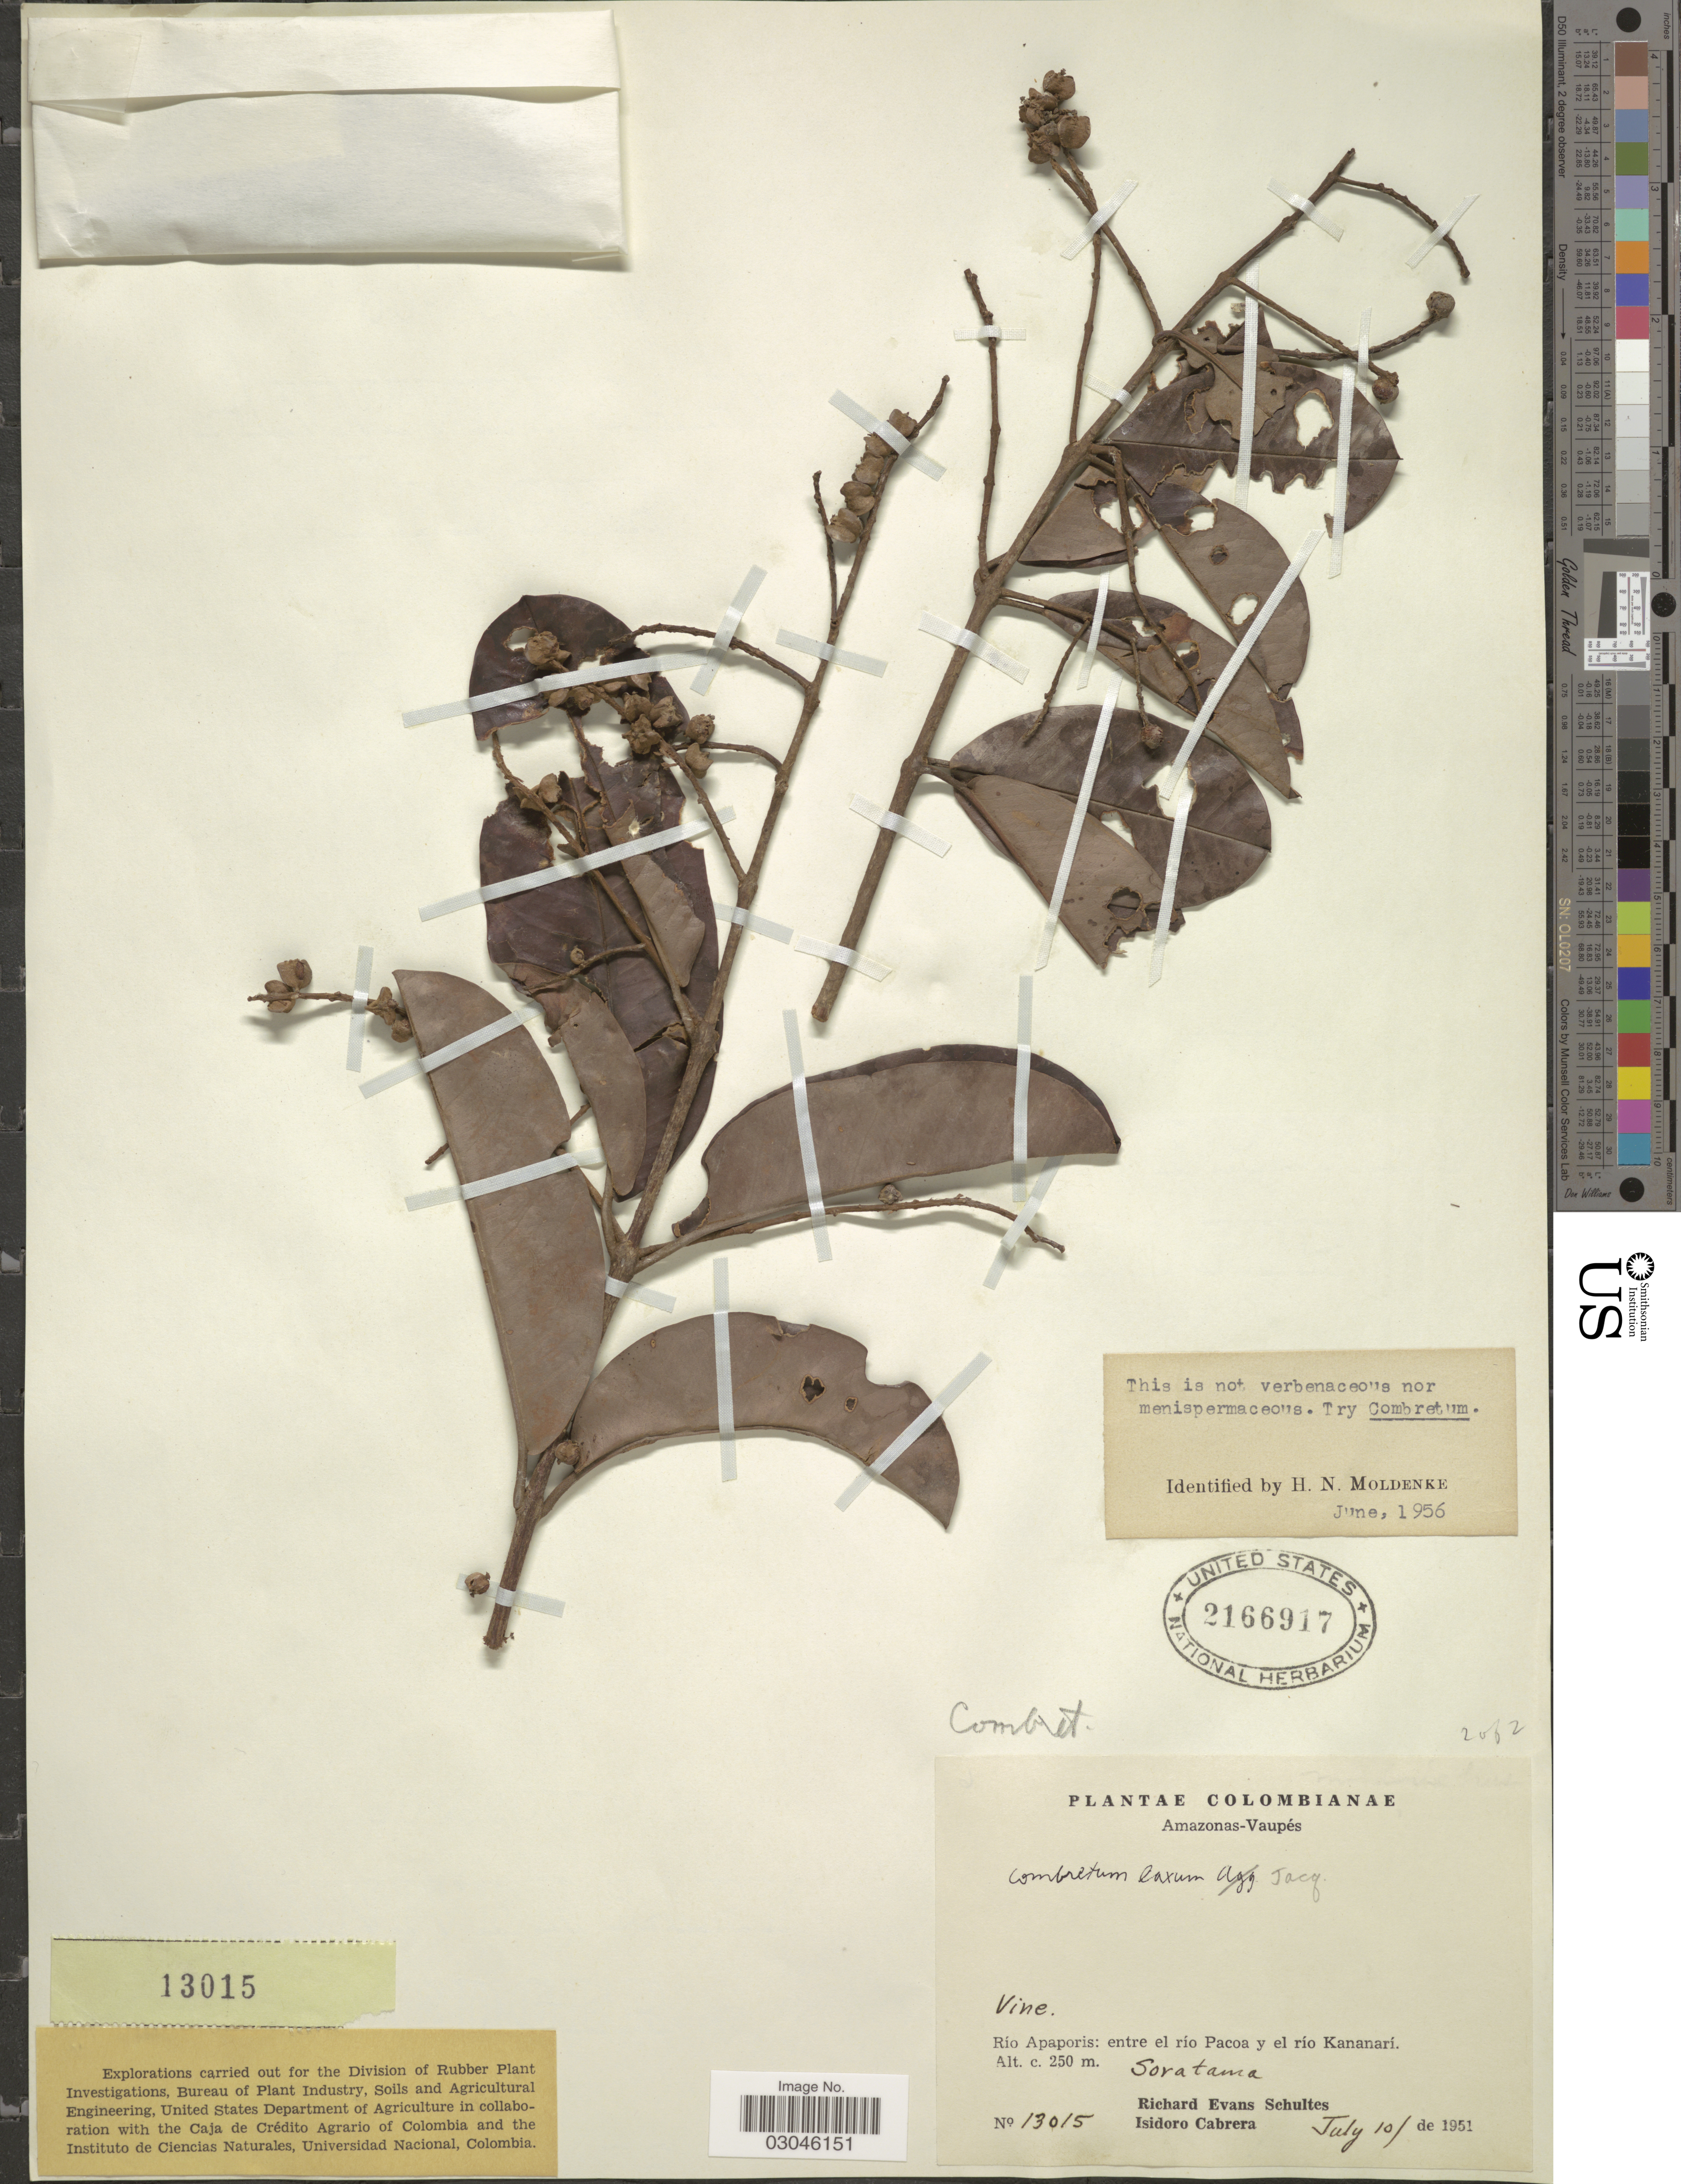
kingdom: Plantae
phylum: Tracheophyta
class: Magnoliopsida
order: Myrtales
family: Combretaceae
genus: Combretum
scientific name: Combretum laxum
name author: Jacq.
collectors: R. E. Schultes & I. Cabrera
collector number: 13015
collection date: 1951-07-10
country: Colombia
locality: Amazonas-Vaupés. Rio Apaporis: entre el río Pacoa y el río Kananarí. Soratama.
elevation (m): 250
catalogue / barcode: US 2166917